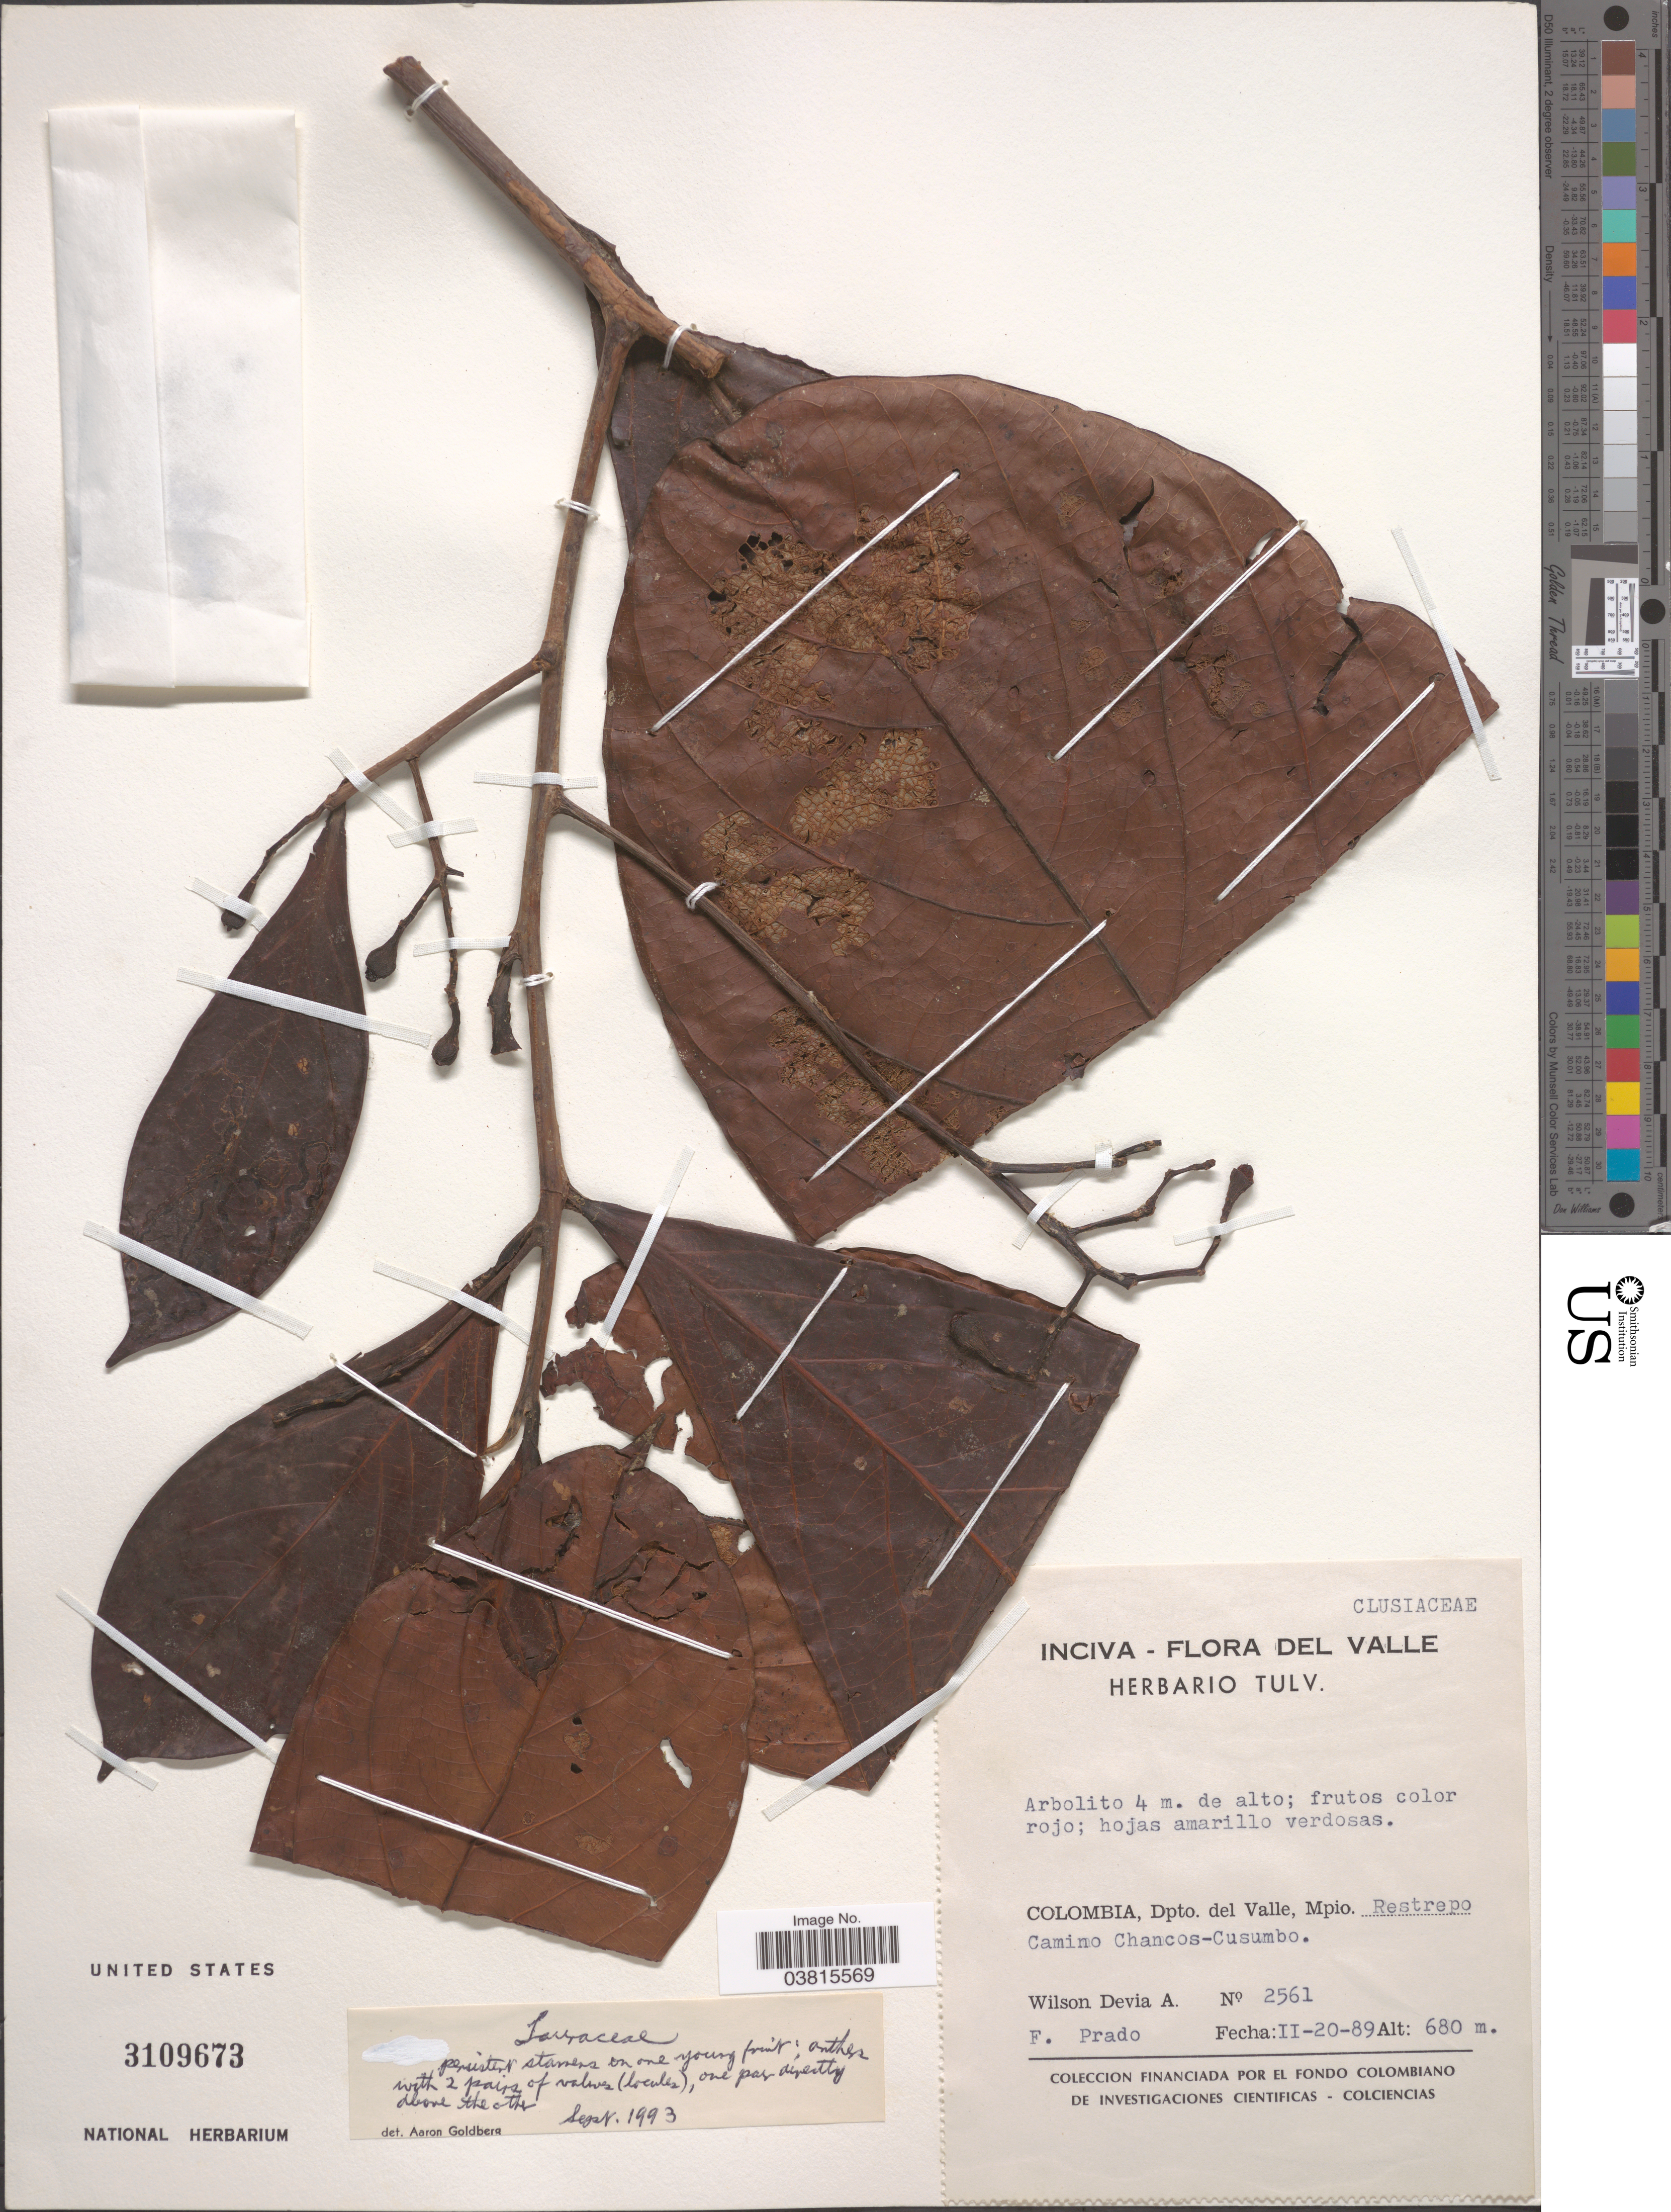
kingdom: Plantae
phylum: Tracheophyta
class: Magnoliopsida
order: Laurales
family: Lauraceae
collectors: W. Devia A. & F. Prado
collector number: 2561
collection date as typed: Transcribed d/m/y: 20/2/89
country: Colombia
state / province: Valle del Cauca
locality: Dpto. del Valle, Mpio. Restrepo Camino Chancos-Cusumbo.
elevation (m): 680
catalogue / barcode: US 3109673